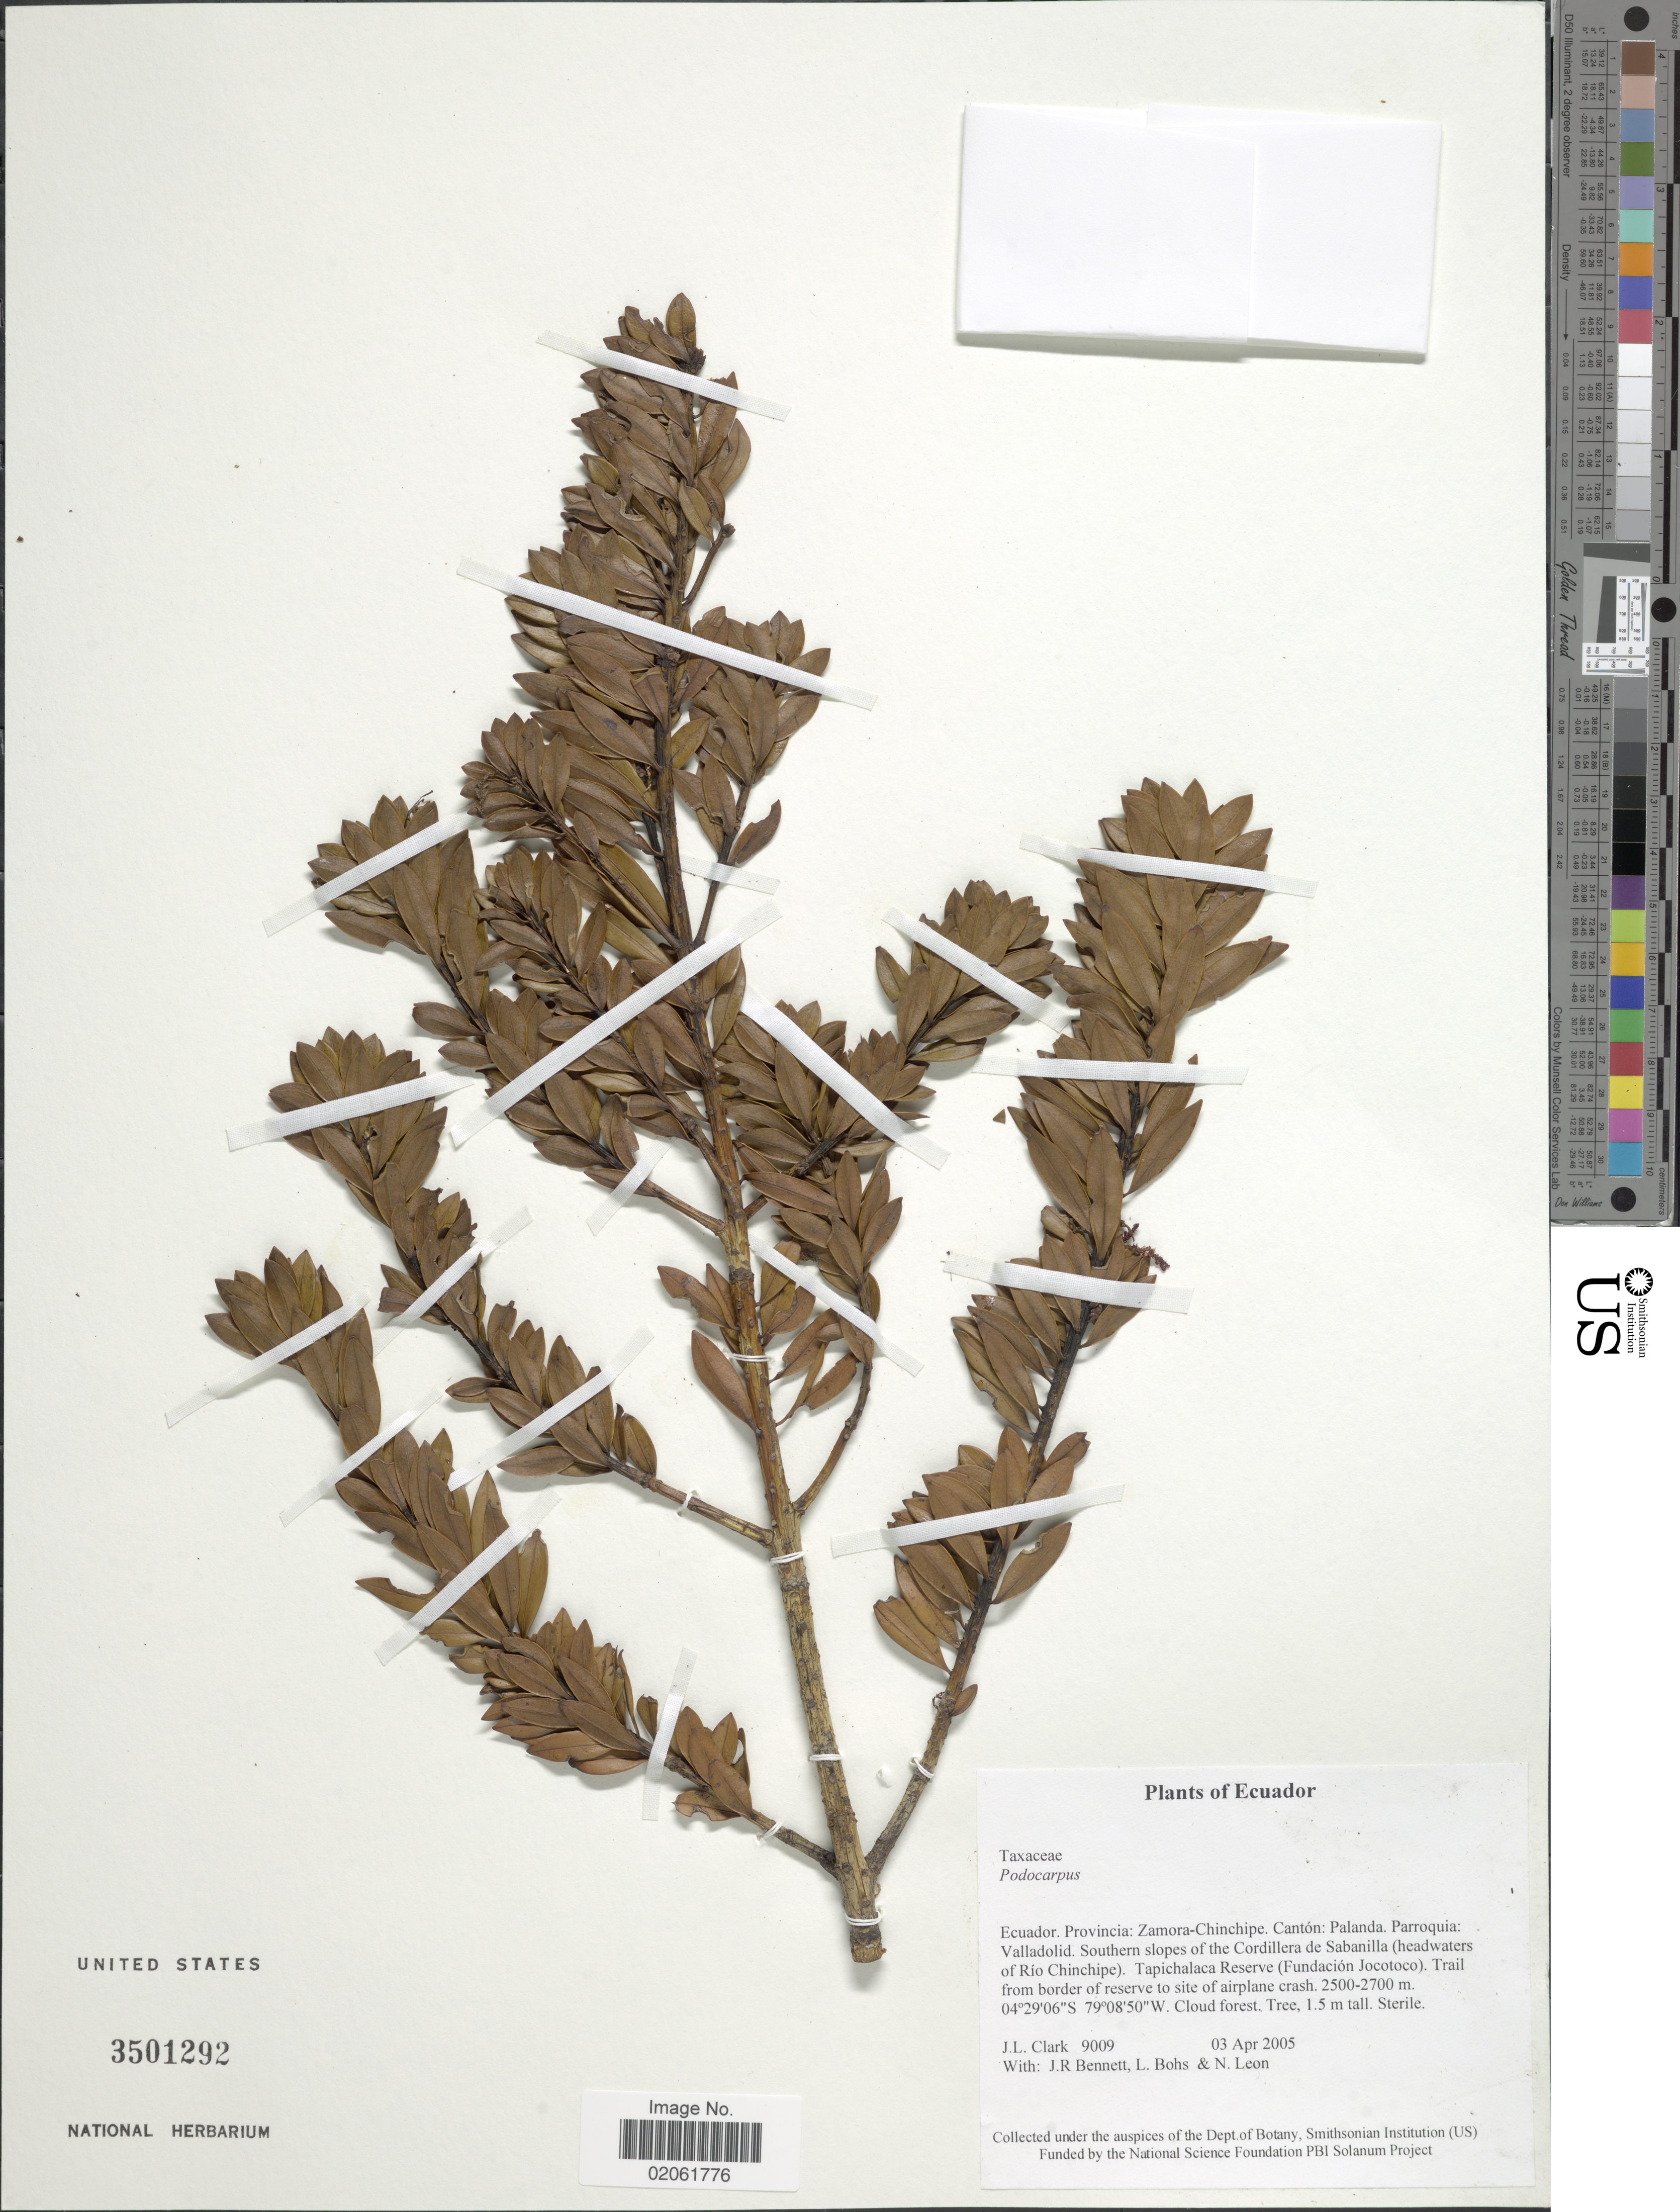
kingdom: Plantae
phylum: Tracheophyta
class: Pinopsida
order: Pinales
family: Podocarpaceae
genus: Podocarpus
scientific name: Podocarpus sp.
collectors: J. L. Clark, J. R. Bennett, L. A. Bohs & N. Leon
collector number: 9009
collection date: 2005-04-03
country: Ecuador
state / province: Zamora-Chinchipe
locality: Canton: Palanda. Parroquia: Valladolid. Southern slopes of the Cordillera de Sabanilla (headwaters of Rio Chinchipe). Tapichalaca Reserve (Fundacion Jocotoco)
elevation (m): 2500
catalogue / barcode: US 3501292